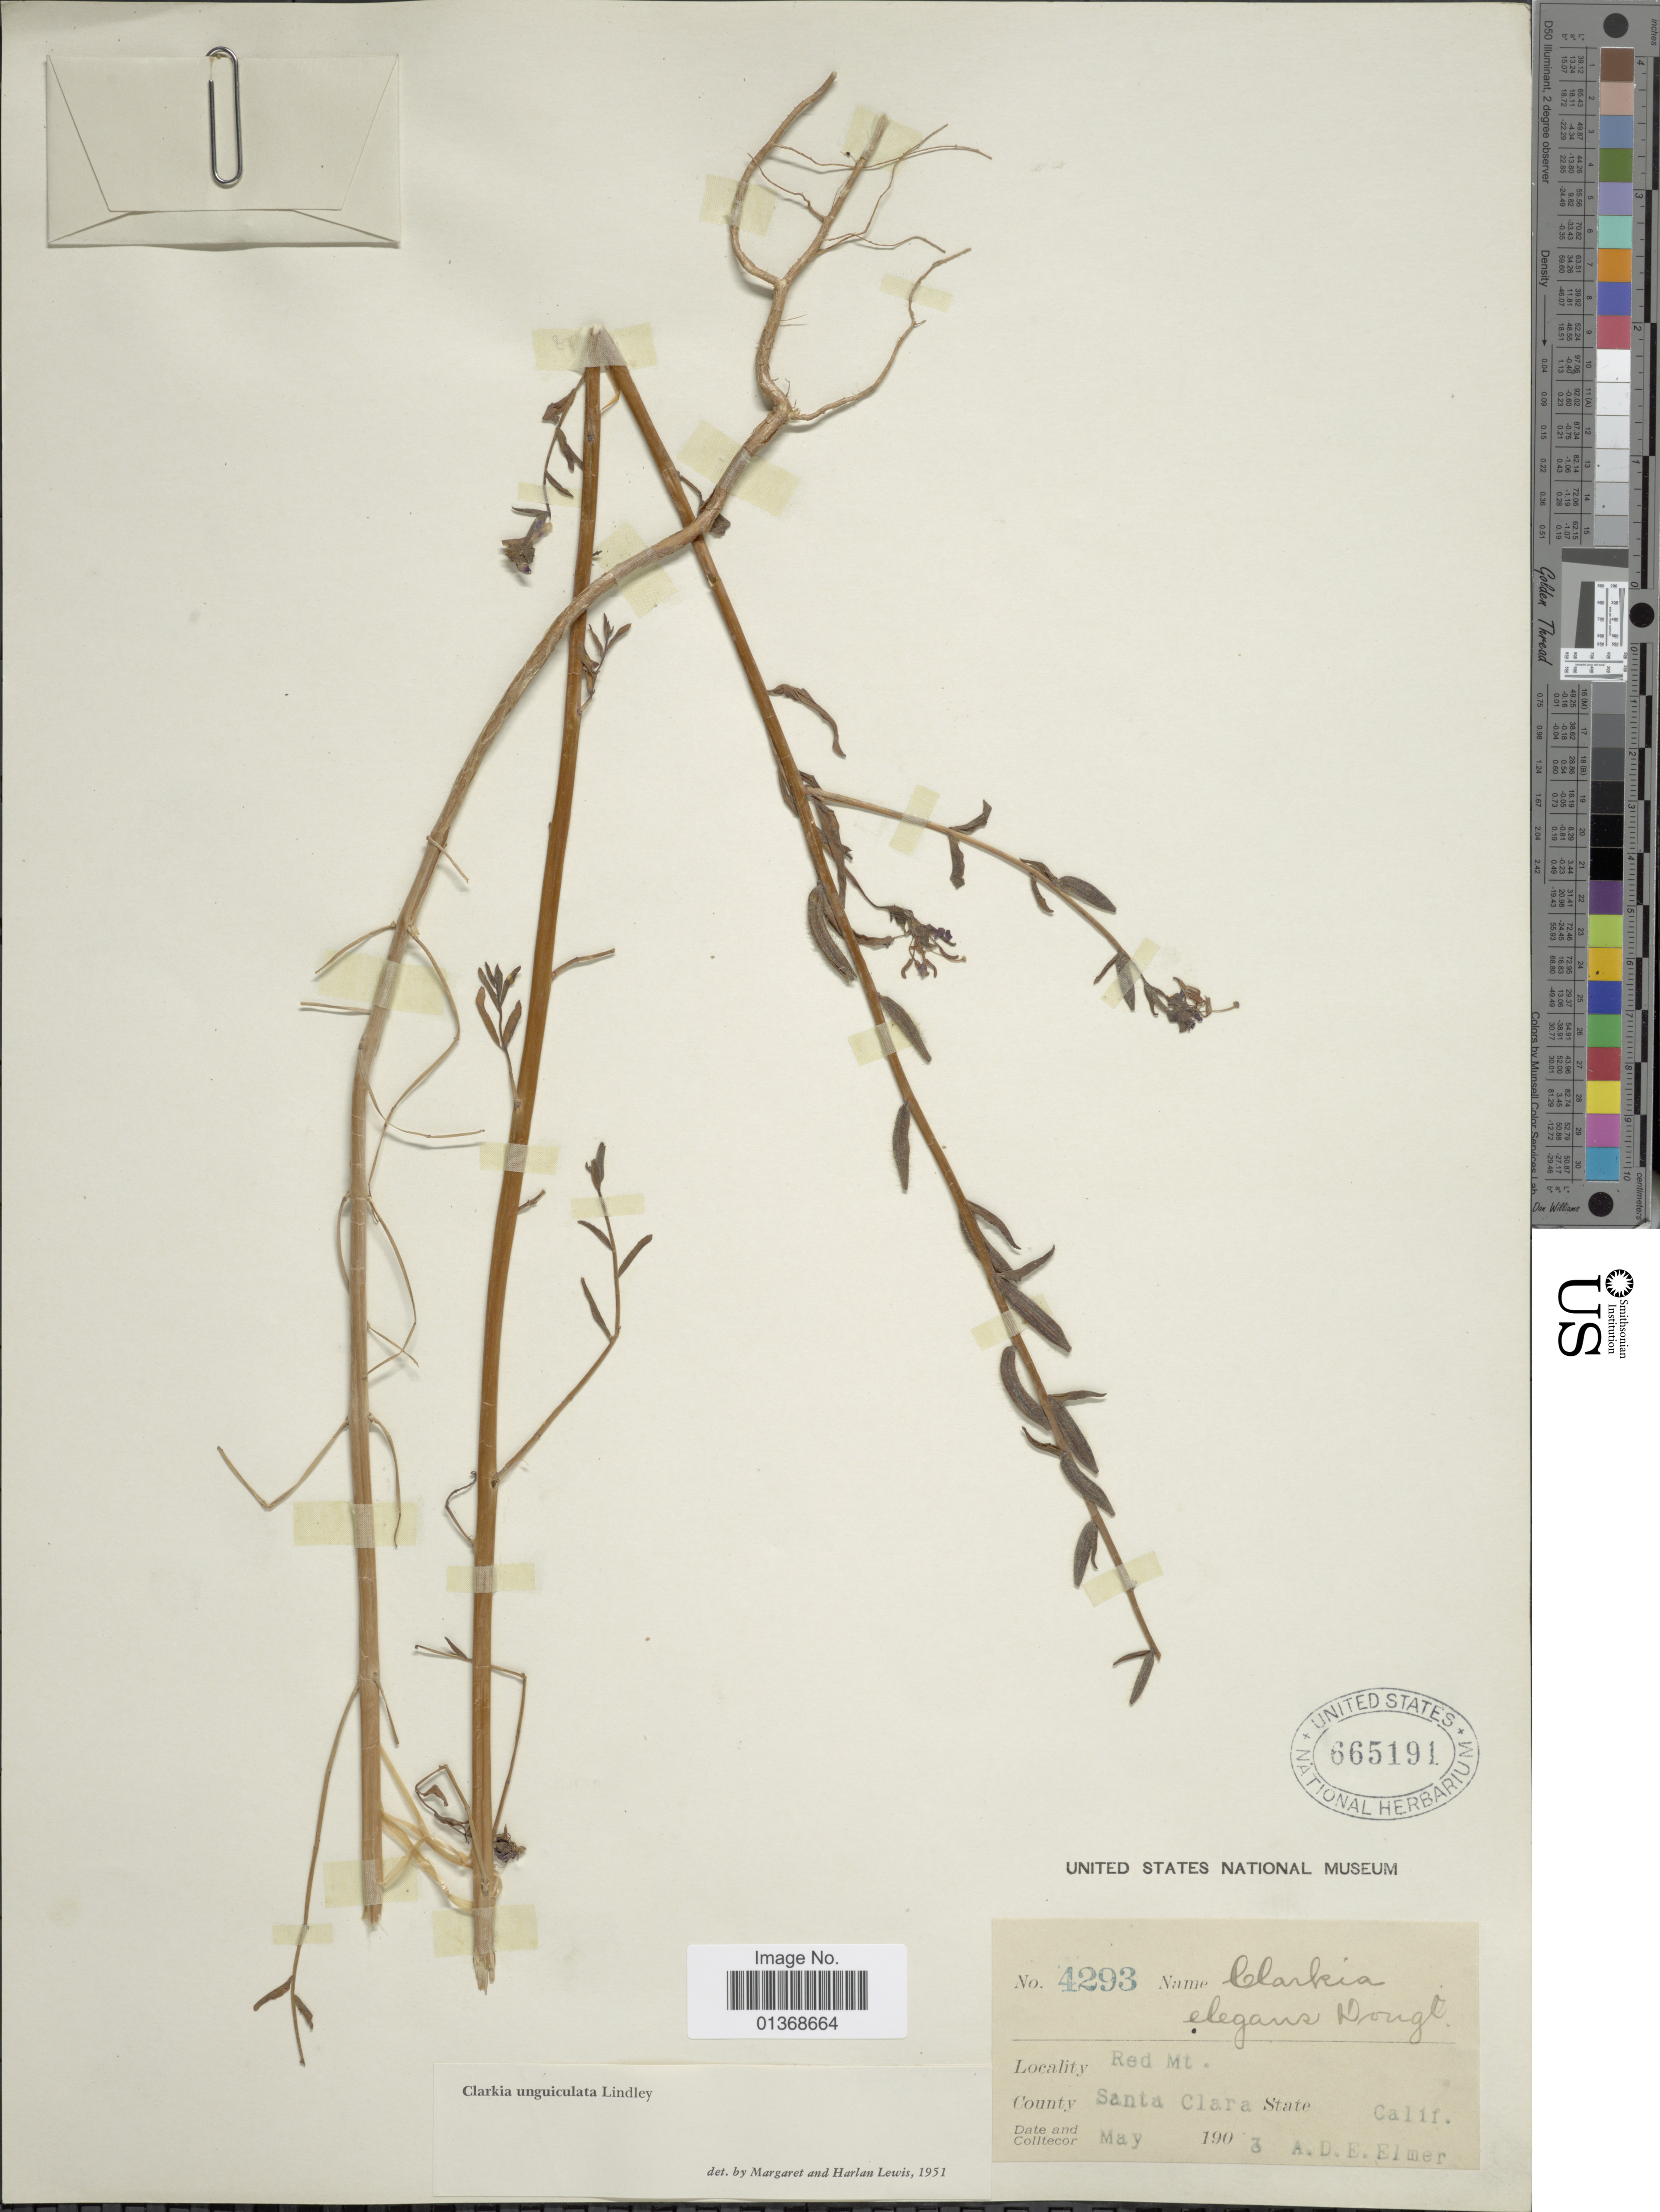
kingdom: Plantae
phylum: Tracheophyta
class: Magnoliopsida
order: Myrtales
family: Onagraceae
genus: Clarkia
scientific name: Clarkia unguiculata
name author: Lindl.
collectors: A. D. E. Elmer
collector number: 4293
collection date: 1903-05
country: United States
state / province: California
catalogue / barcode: US 665191